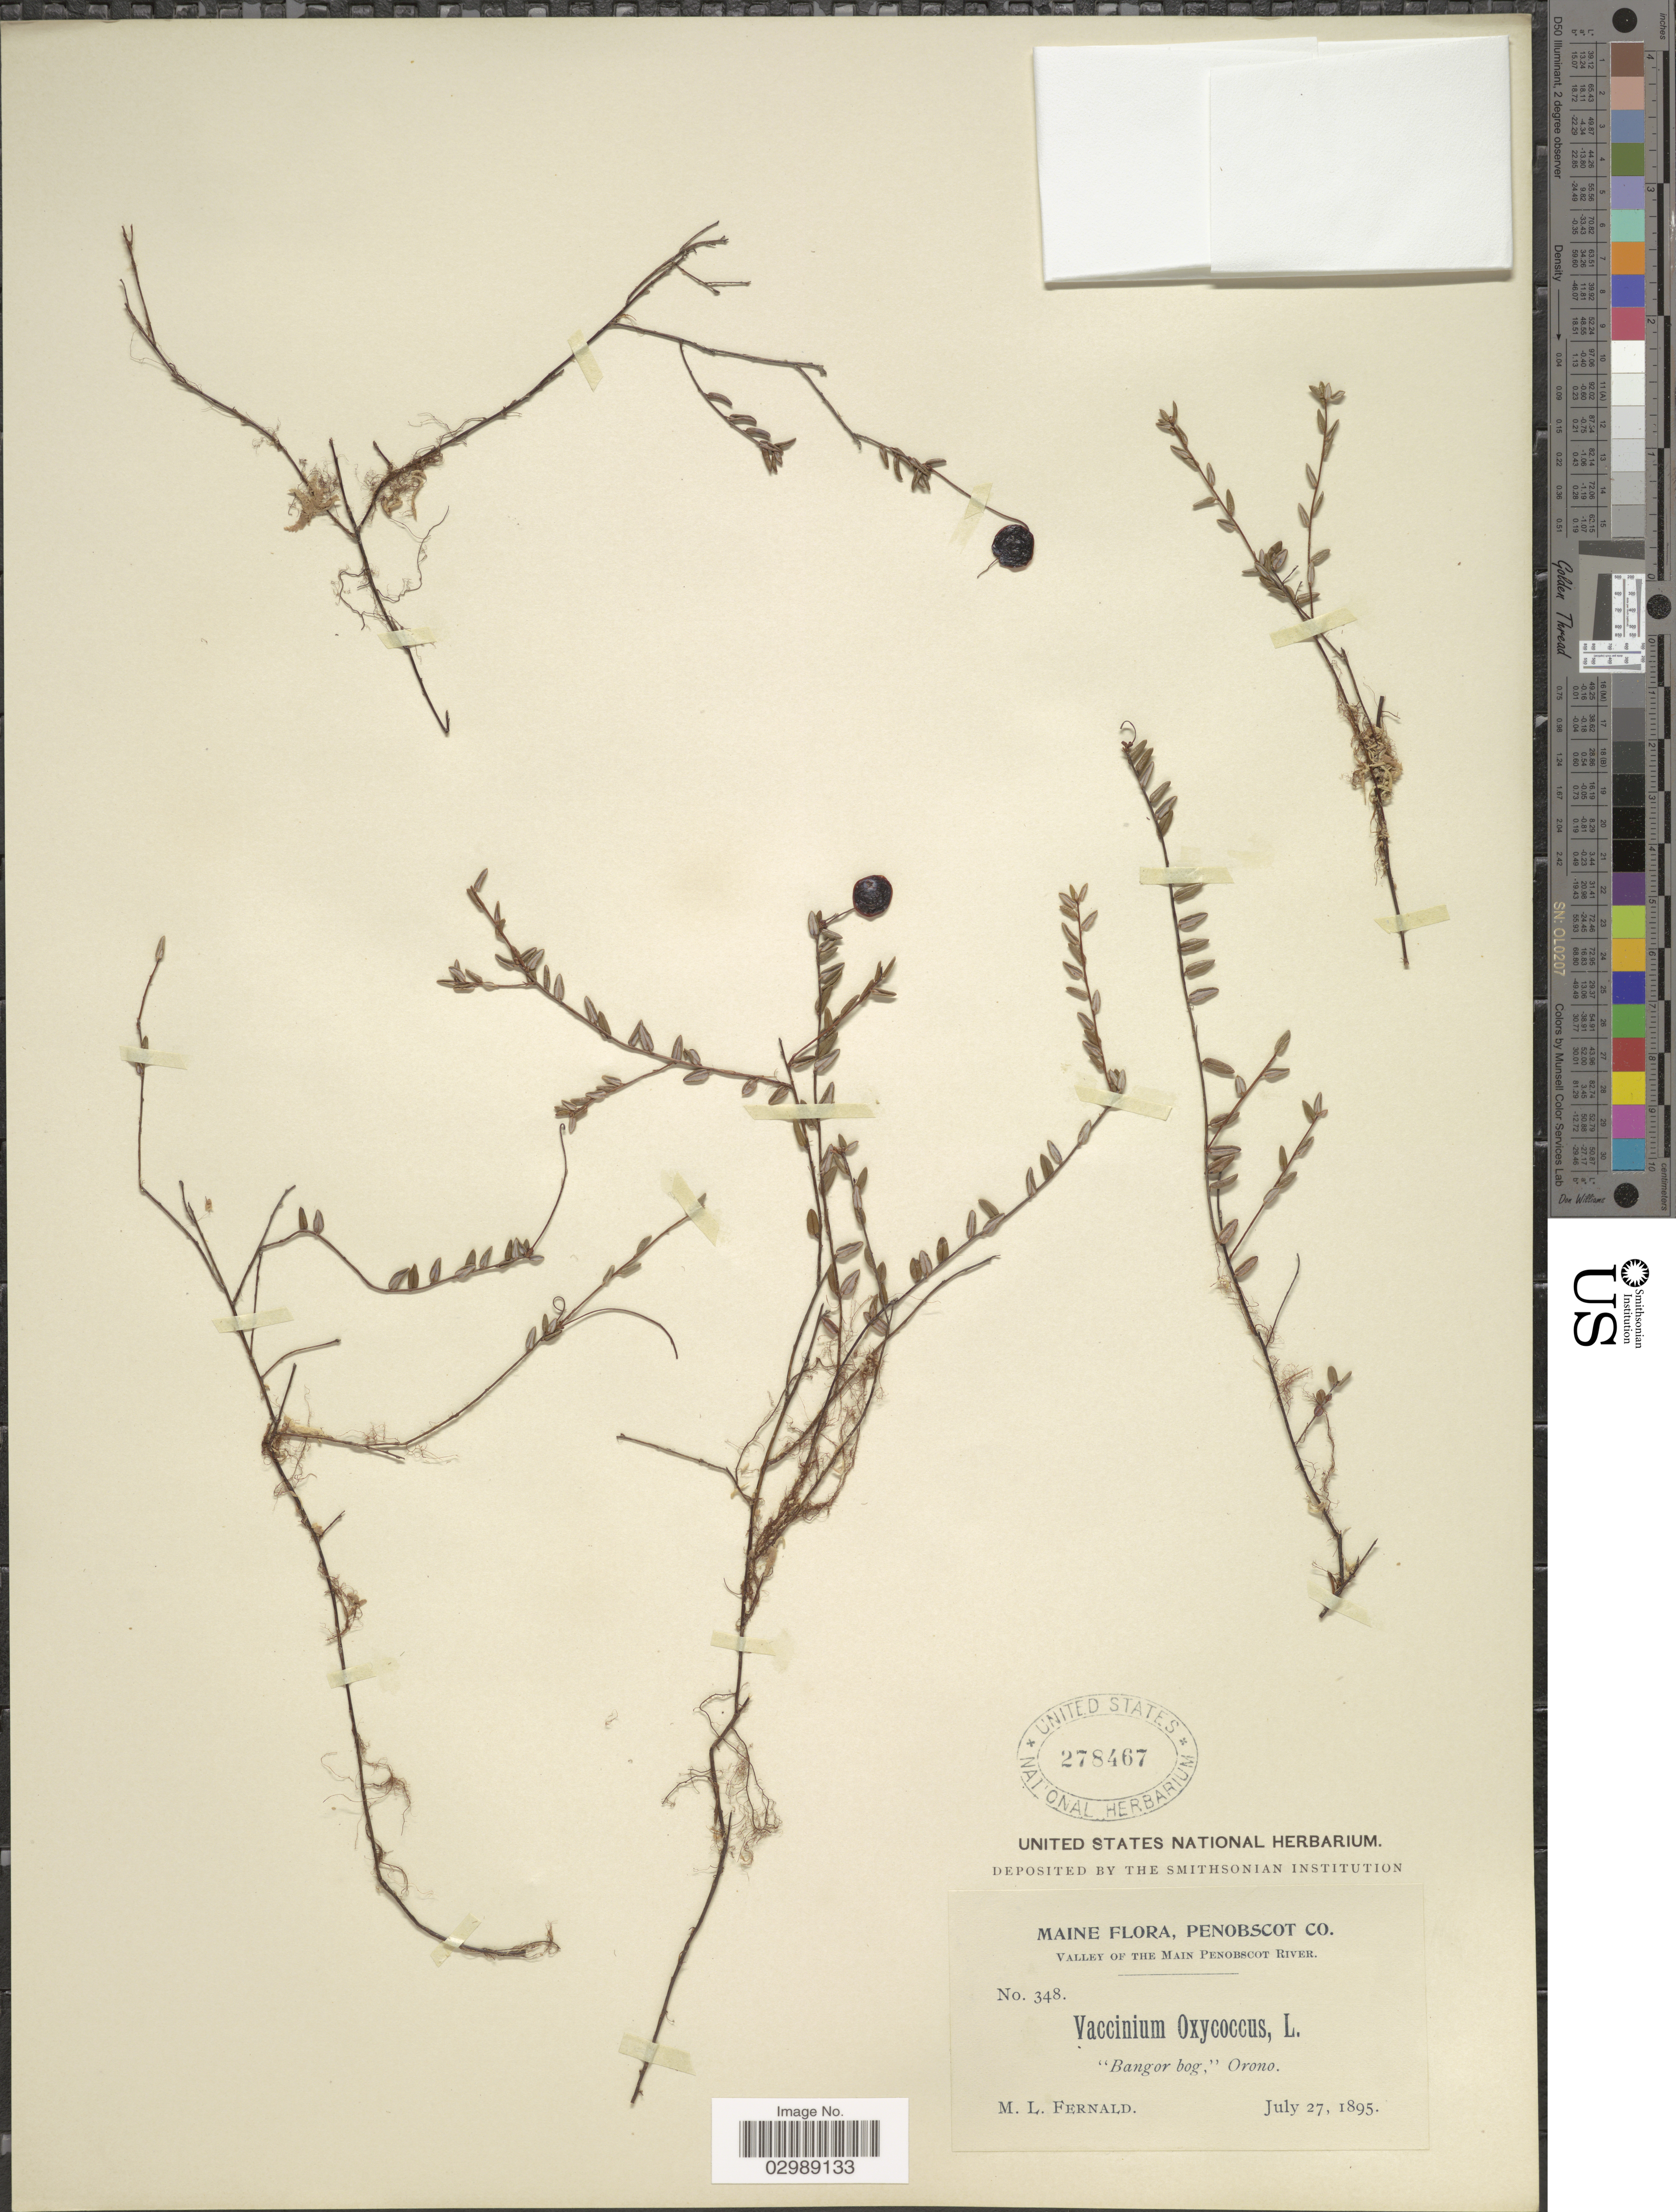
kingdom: Plantae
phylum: Tracheophyta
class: Magnoliopsida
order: Ericales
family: Ericaceae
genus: Vaccinium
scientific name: Vaccinium oxycoccos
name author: L.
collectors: M. L. Fernald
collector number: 348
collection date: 1895-07-27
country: United States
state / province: Maine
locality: Penobscot Co. Valley of the Main Penobscot River. "Bangor bog", Orono.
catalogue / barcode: US 278467